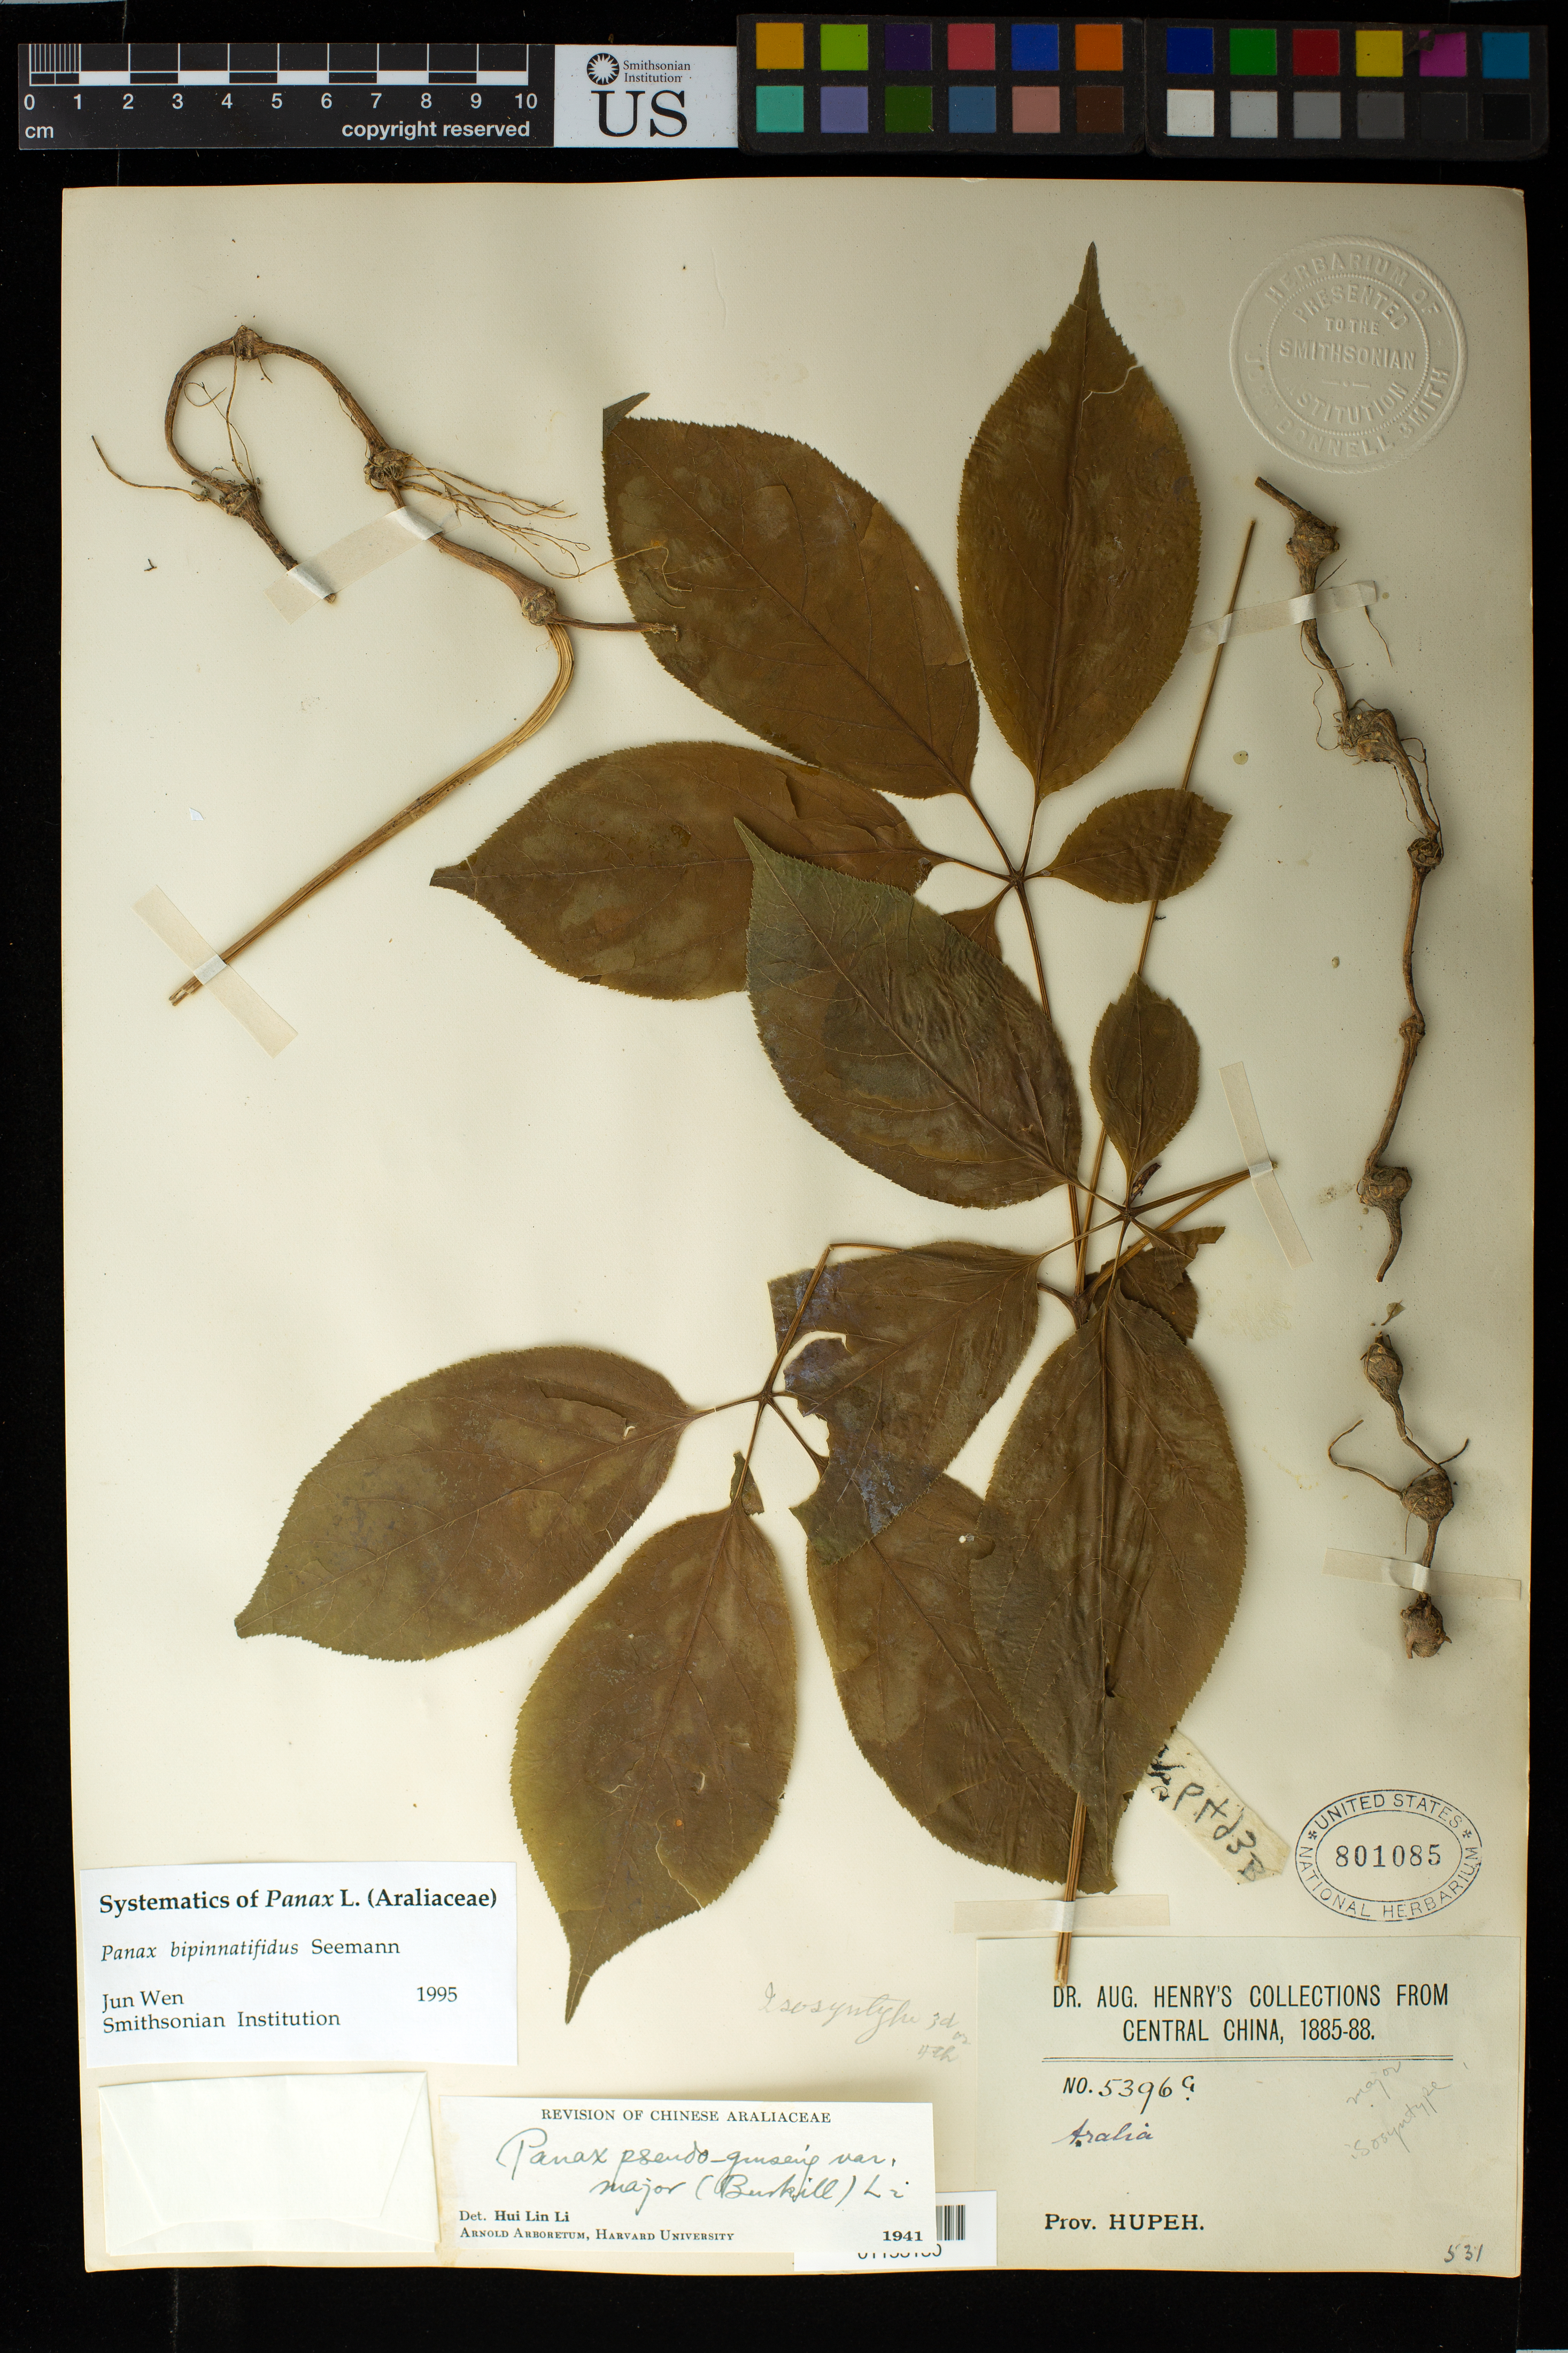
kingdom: Plantae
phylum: Tracheophyta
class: Magnoliopsida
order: Apiales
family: Araliaceae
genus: Panax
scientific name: Panax bipinnatifidus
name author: Seem.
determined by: Wen, Jun, (BOT), Smithsonian Institution - National Museum of Natural History (UNITED STATES)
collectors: A. Henry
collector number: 5396 G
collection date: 1885/1888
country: China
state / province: Hubei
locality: Prov. Hupeh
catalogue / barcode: US 801085